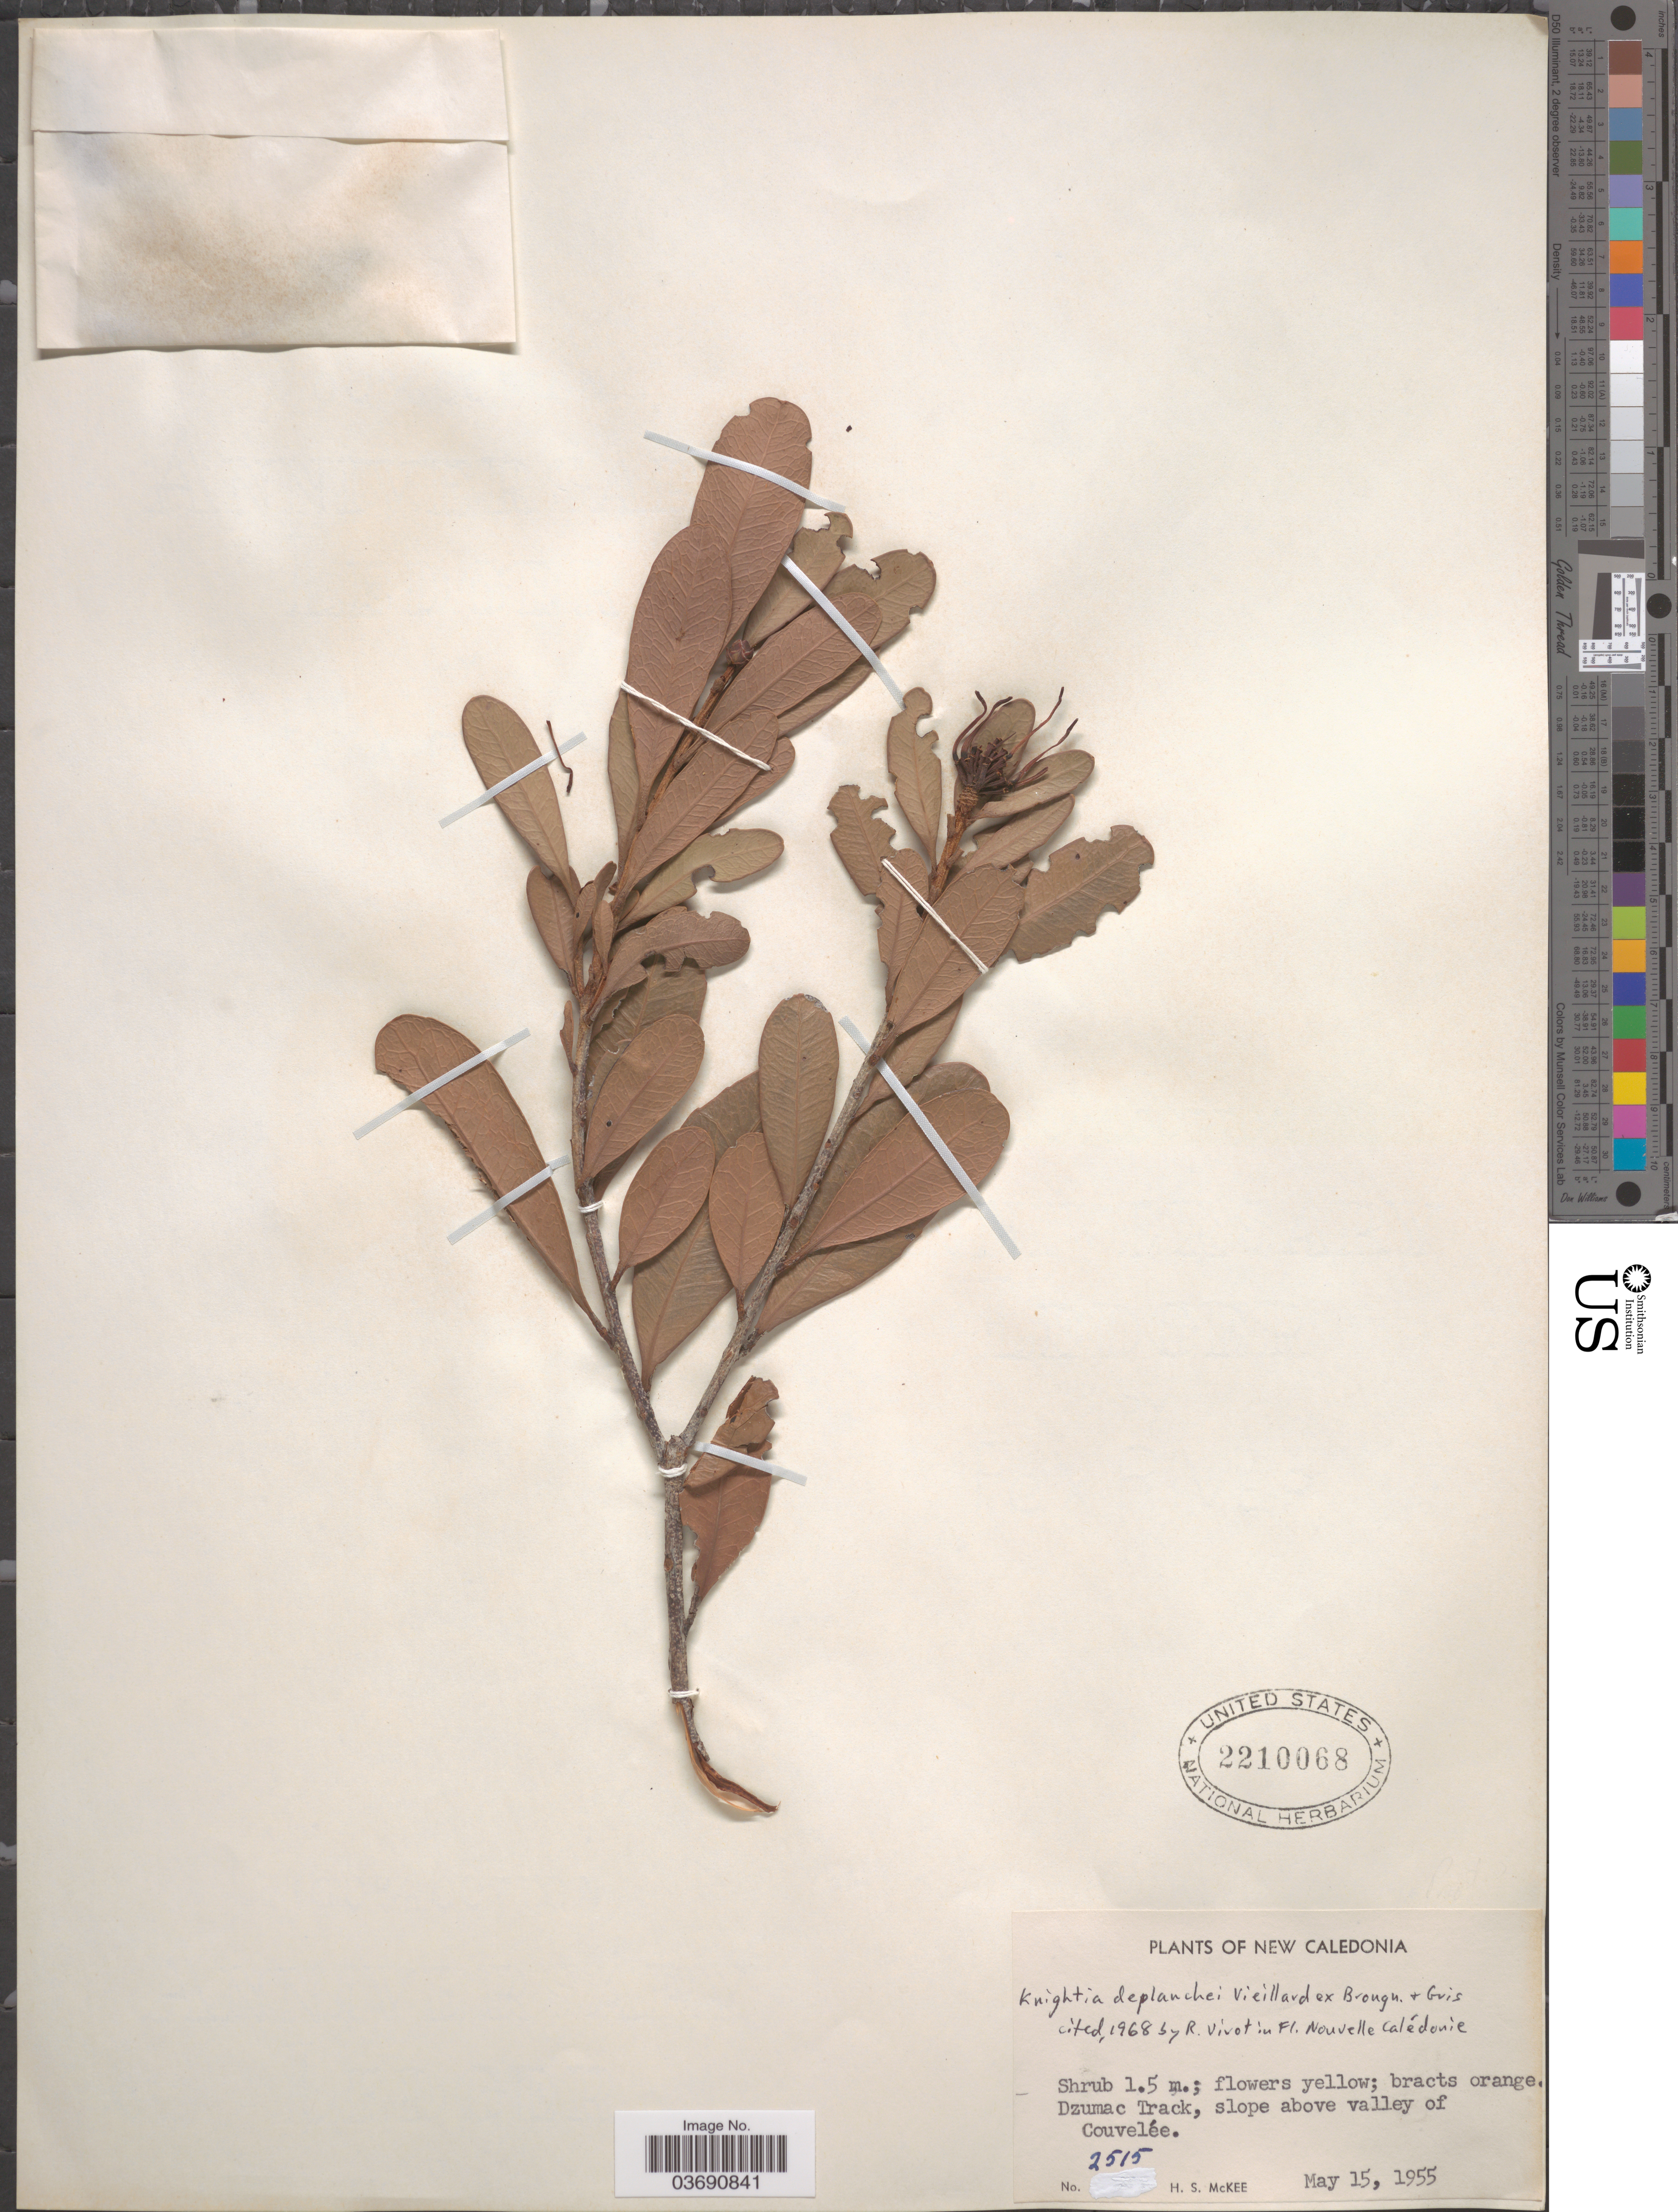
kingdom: Plantae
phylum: Tracheophyta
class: Magnoliopsida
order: Proteales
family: Proteaceae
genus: Knightia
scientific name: Knightia deplanchei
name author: Vieill. ex Brongn. & Gris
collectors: H. S. McKee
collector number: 2515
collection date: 1955-05-15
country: New Caledonia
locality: Dzumac Track, slope above valley of Couvelée.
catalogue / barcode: US 2210068